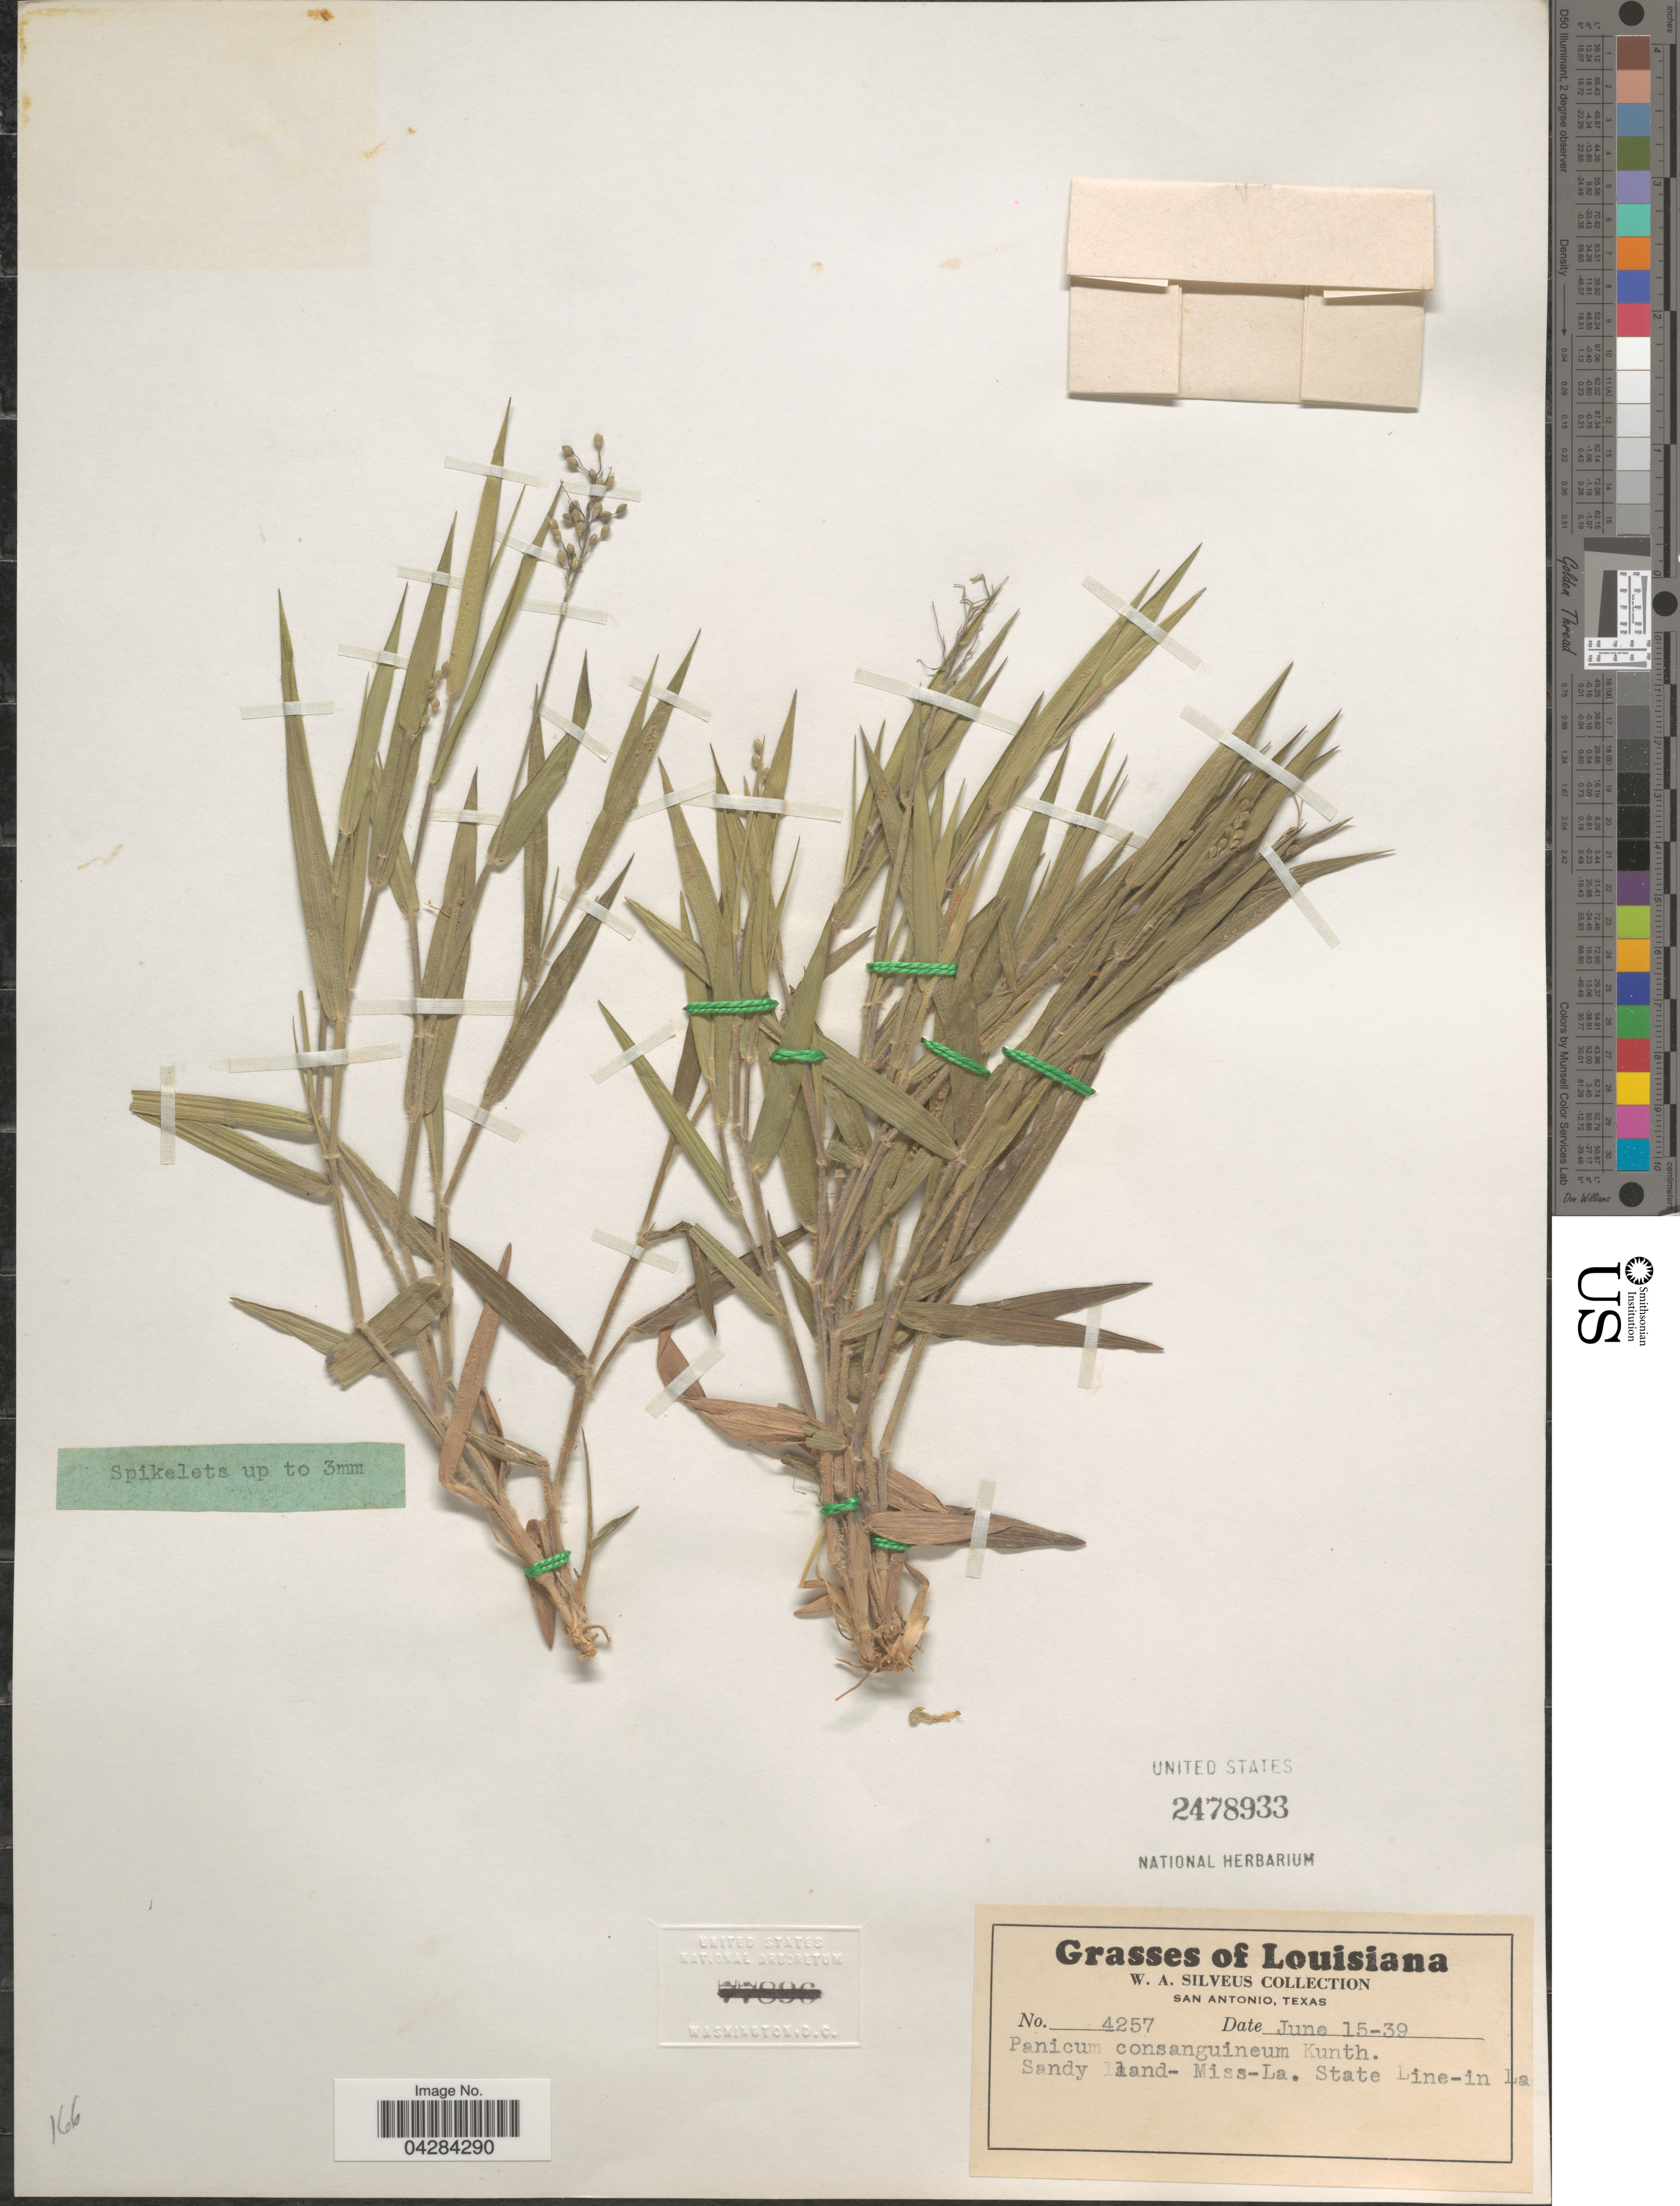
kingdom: Plantae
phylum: Tracheophyta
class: Liliopsida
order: Poales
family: Poaceae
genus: Dichanthelium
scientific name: Dichanthelium ovale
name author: (Elliott) Gould & C.A. Clark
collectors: W. Silveus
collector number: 4257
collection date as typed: Transcribed d/m/y: 15/6/39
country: United States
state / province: Louisiana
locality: Sandy land-Miss-La. State Line-in La.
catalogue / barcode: US 2478933